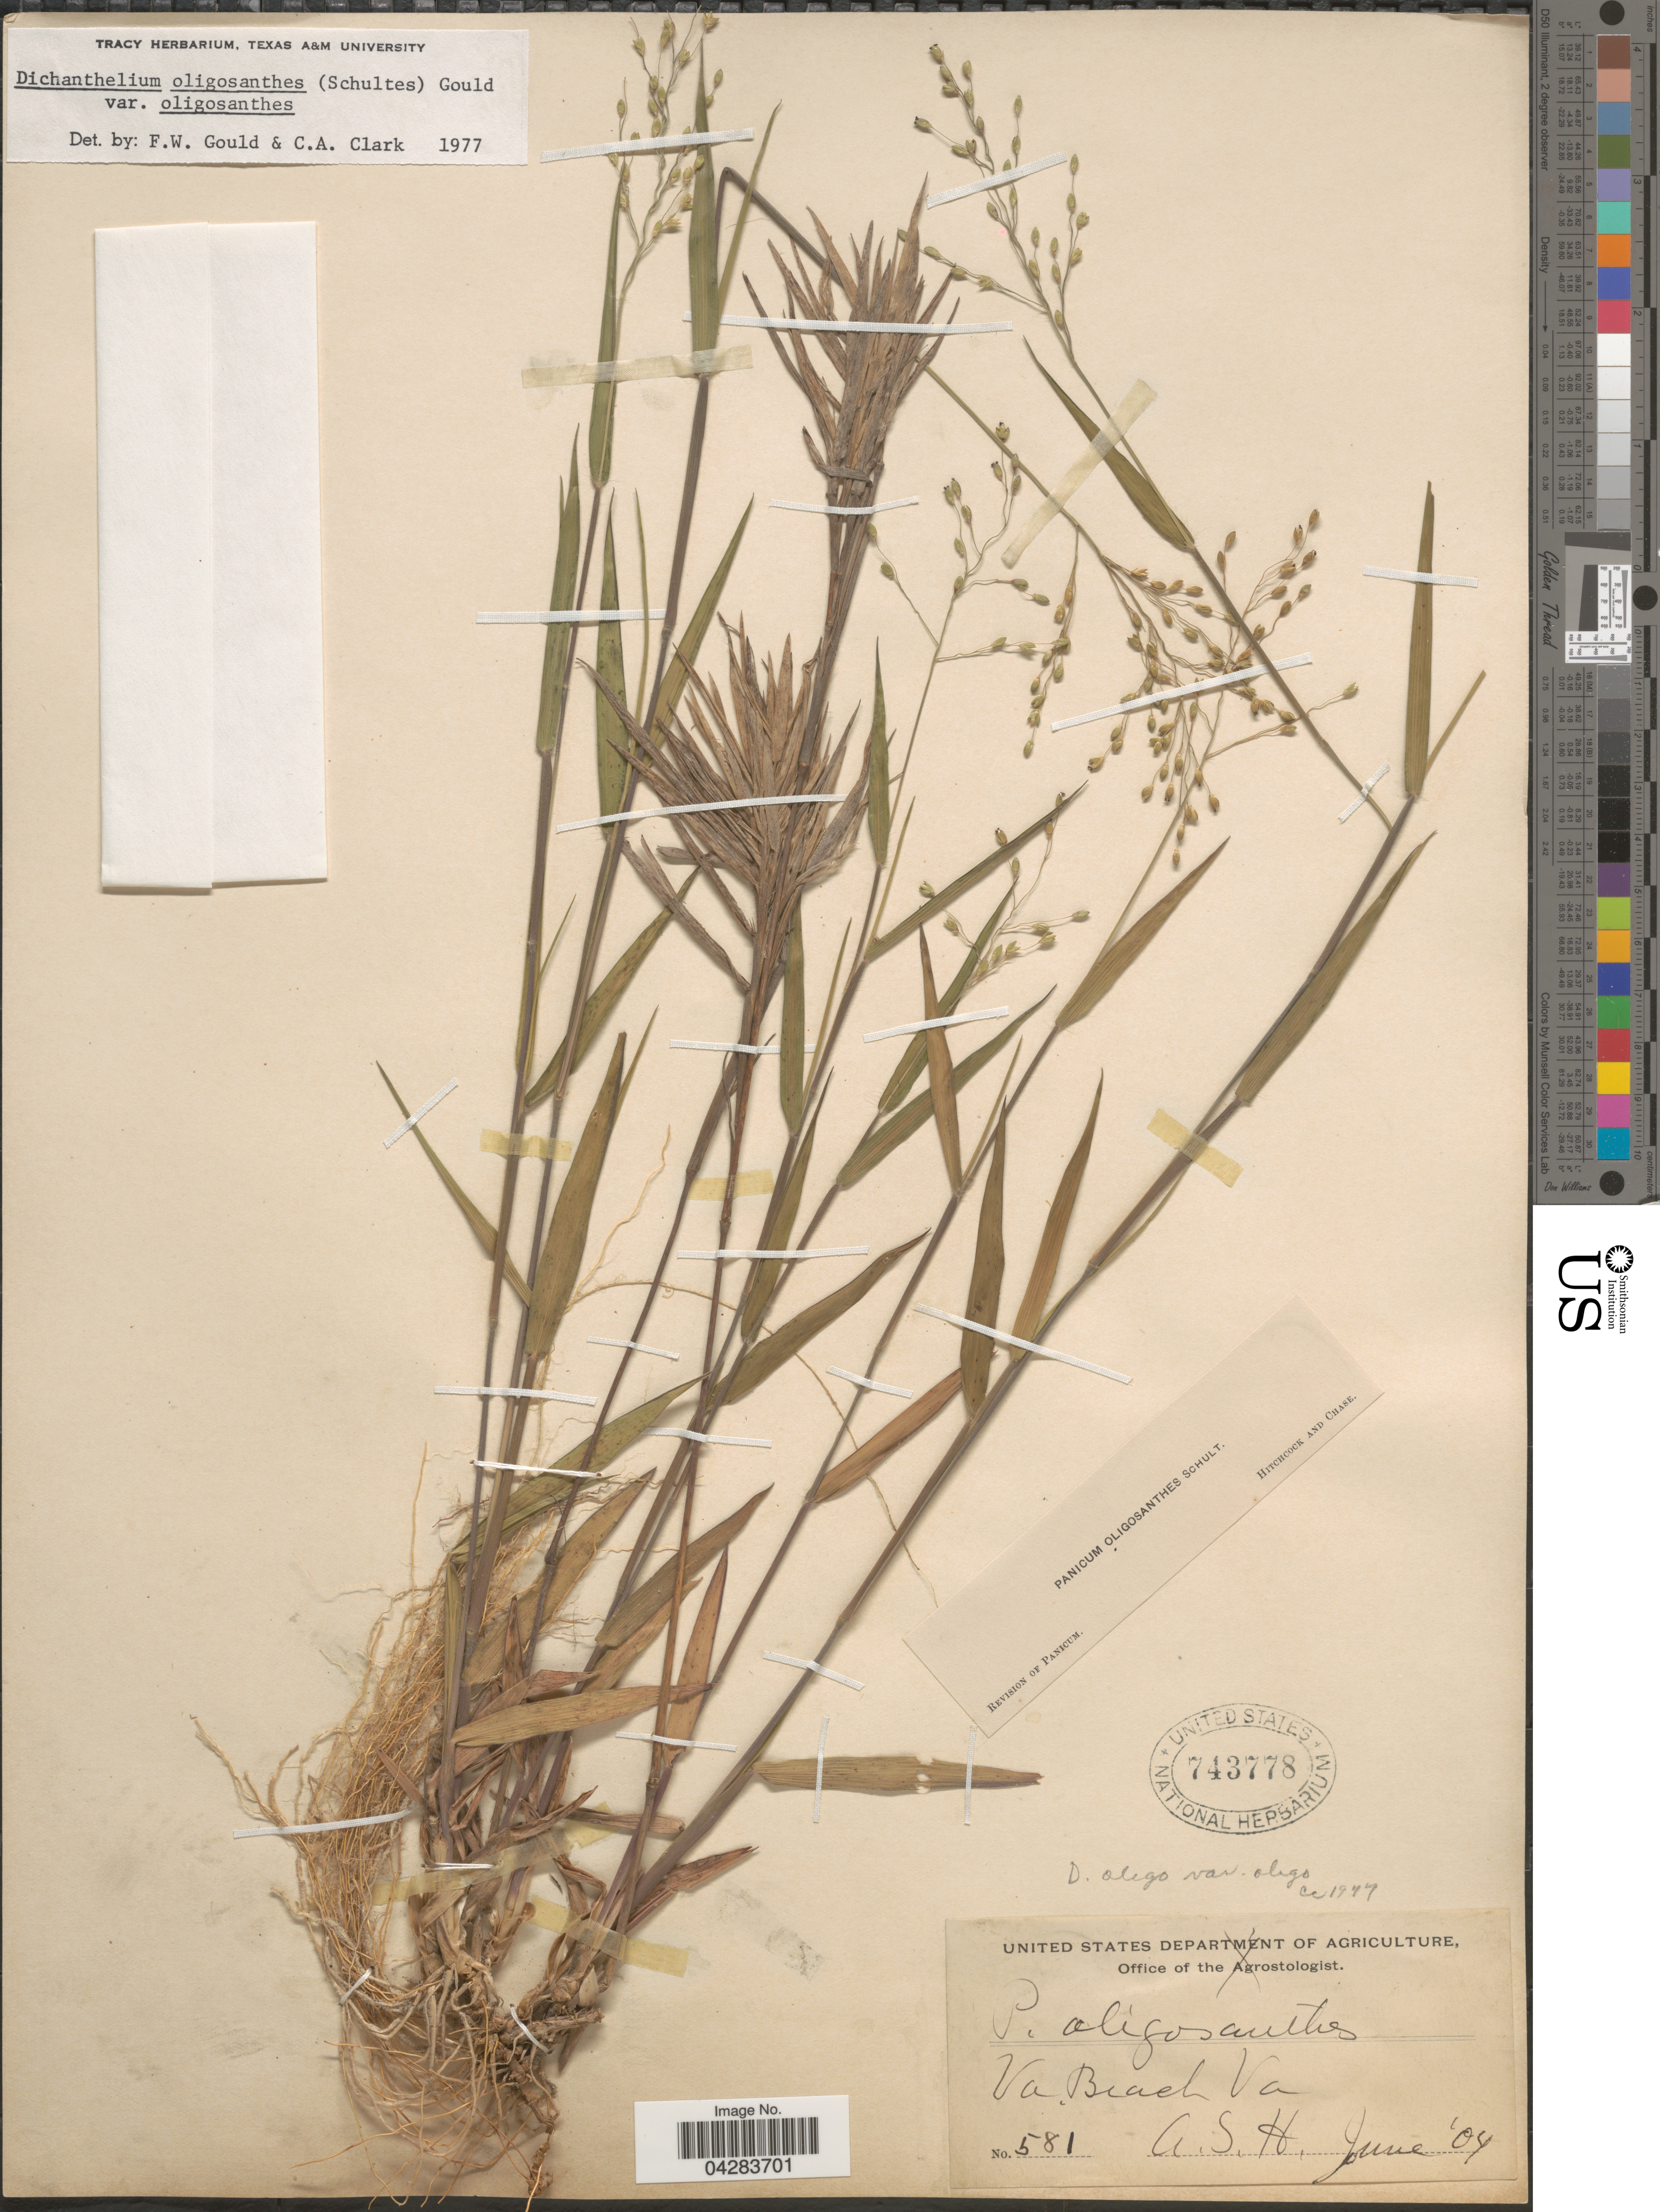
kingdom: Plantae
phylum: Tracheophyta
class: Liliopsida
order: Poales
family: Poaceae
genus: Dichanthelium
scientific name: Dichanthelium oligosanthes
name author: (Schult.) Gould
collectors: A. H.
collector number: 581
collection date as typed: Transcribed d/m/y: /6/4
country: United States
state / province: Virginia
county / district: City of Virginia Beach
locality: Va Beach.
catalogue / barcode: US 743778